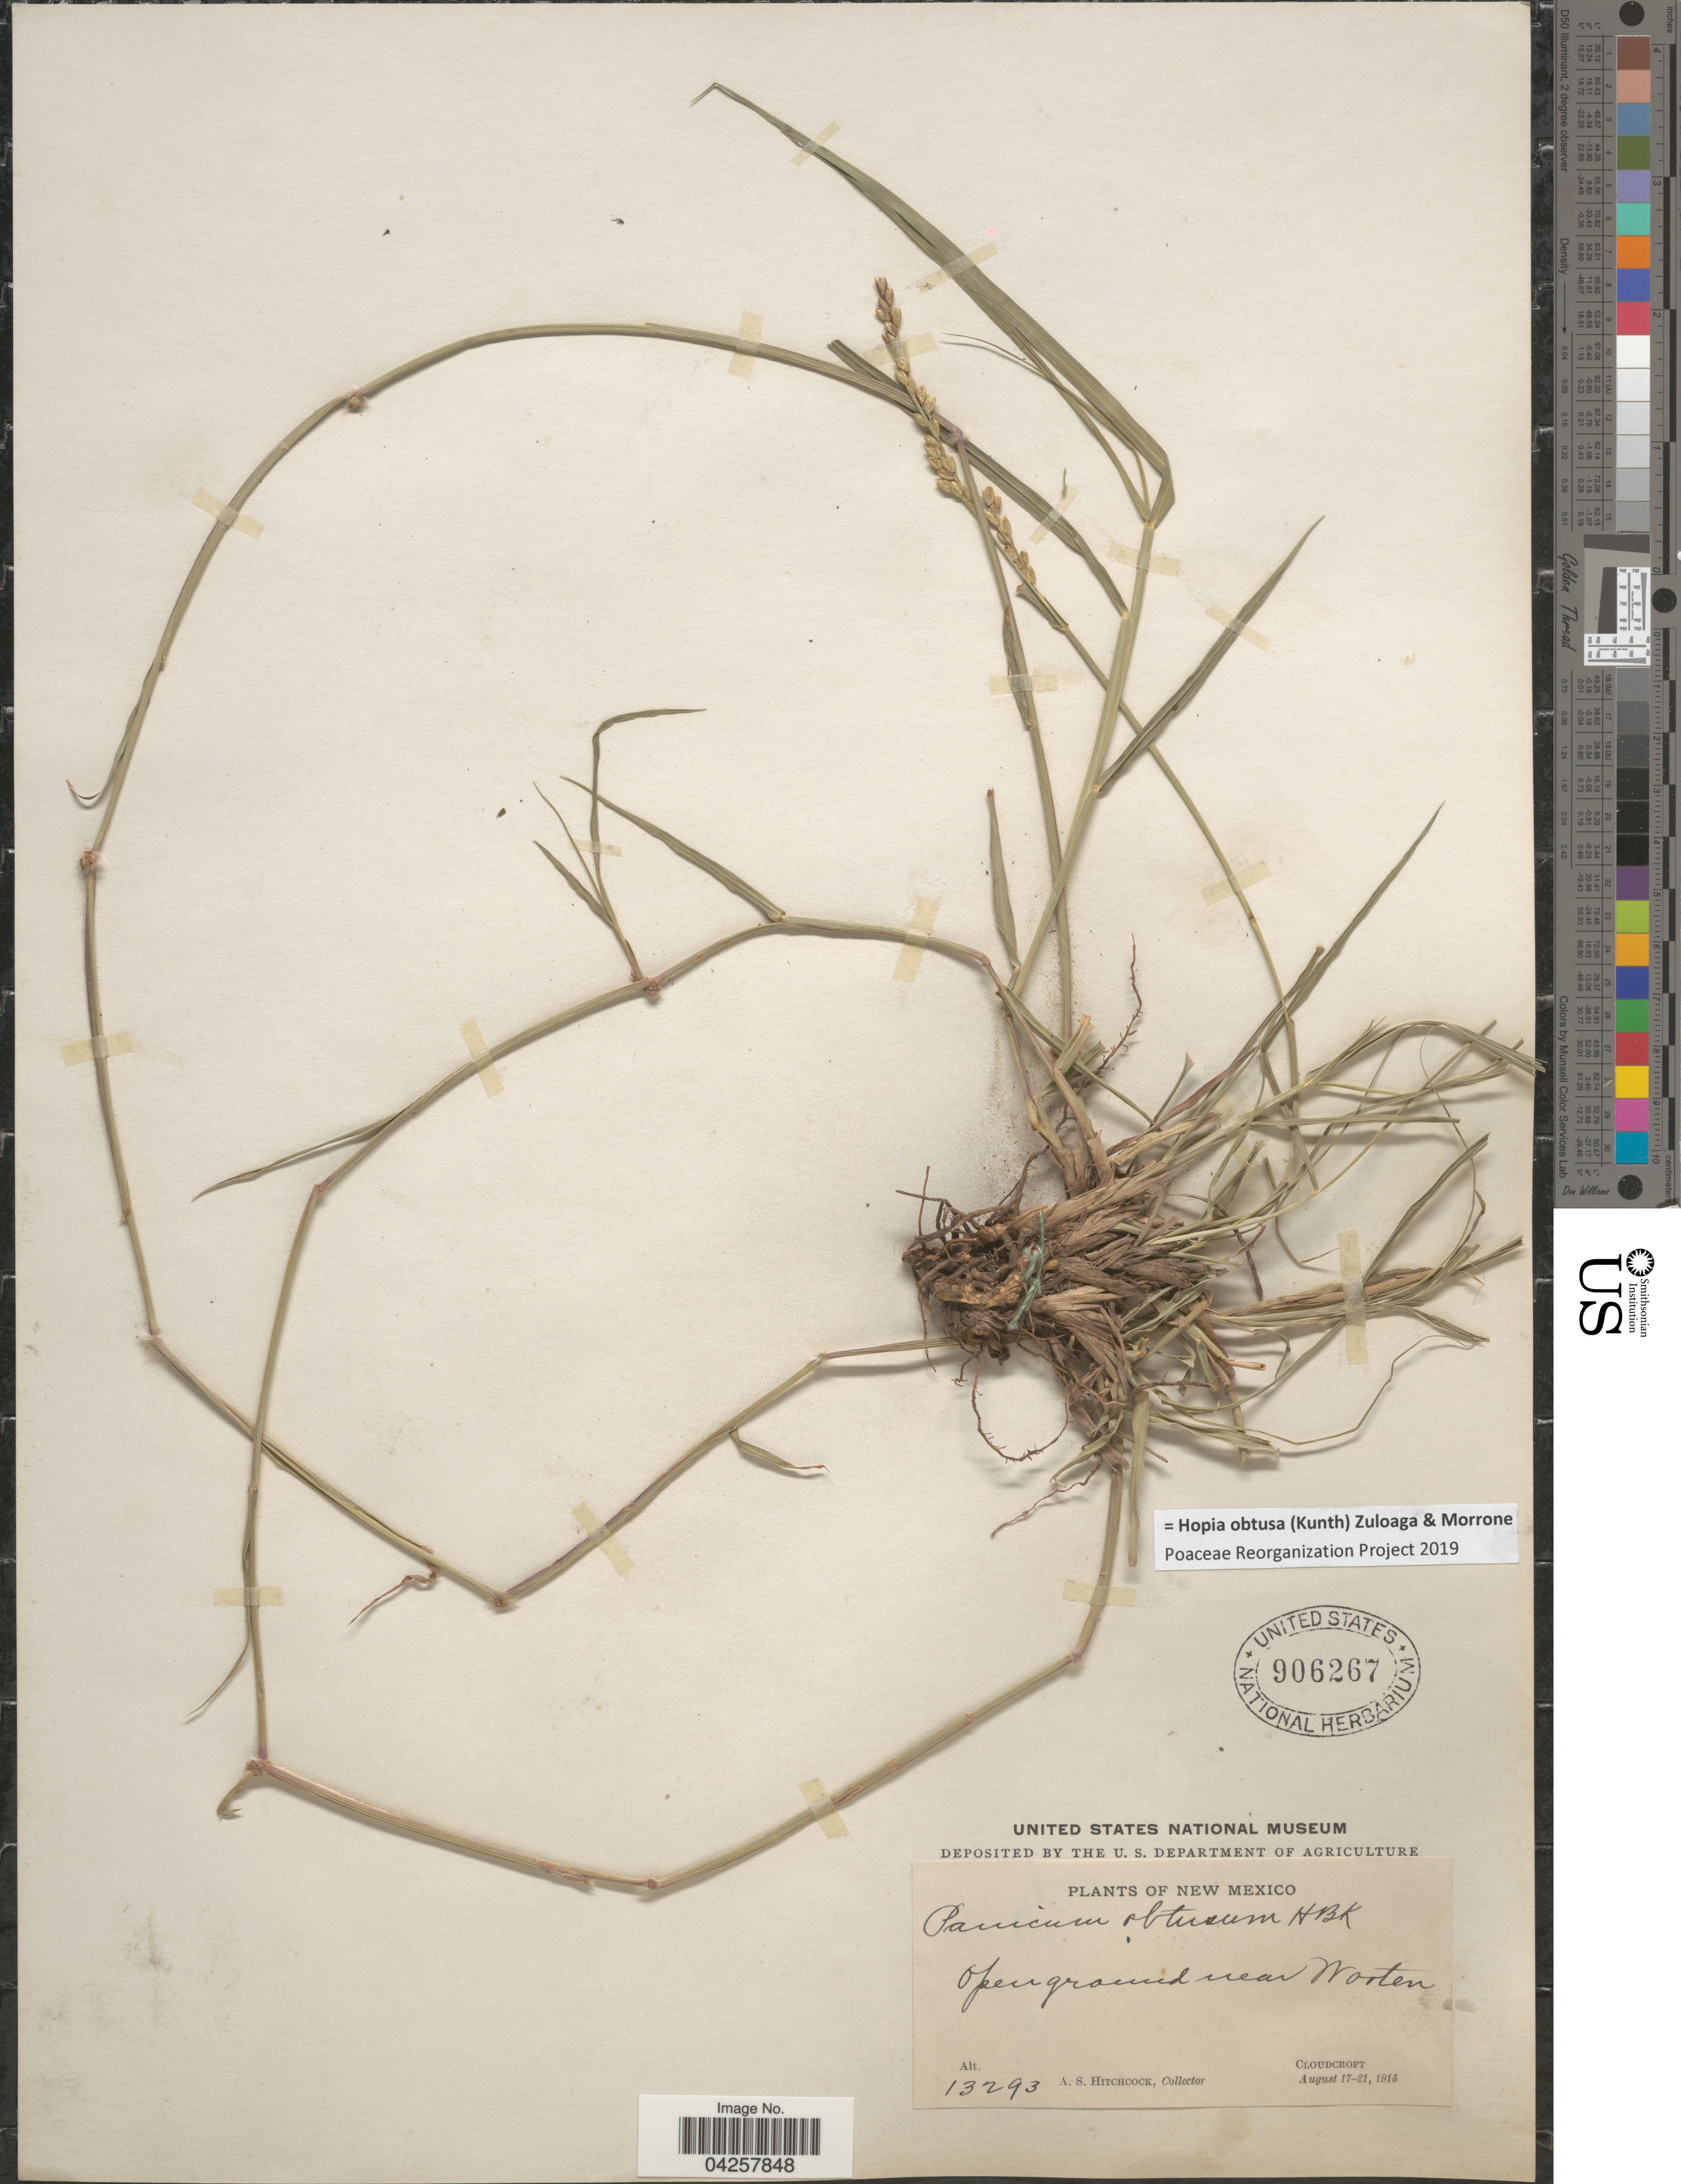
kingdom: Plantae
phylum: Tracheophyta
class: Liliopsida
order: Poales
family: Poaceae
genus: Hopia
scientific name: Hopia obtusa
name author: (Kunth) Zuloaga & Morrone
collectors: A. S. Hitchcock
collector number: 13293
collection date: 1915-08-17/1915-08-21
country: United States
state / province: New Mexico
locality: Open ground near Worten. Cloudcroft.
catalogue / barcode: US 906267